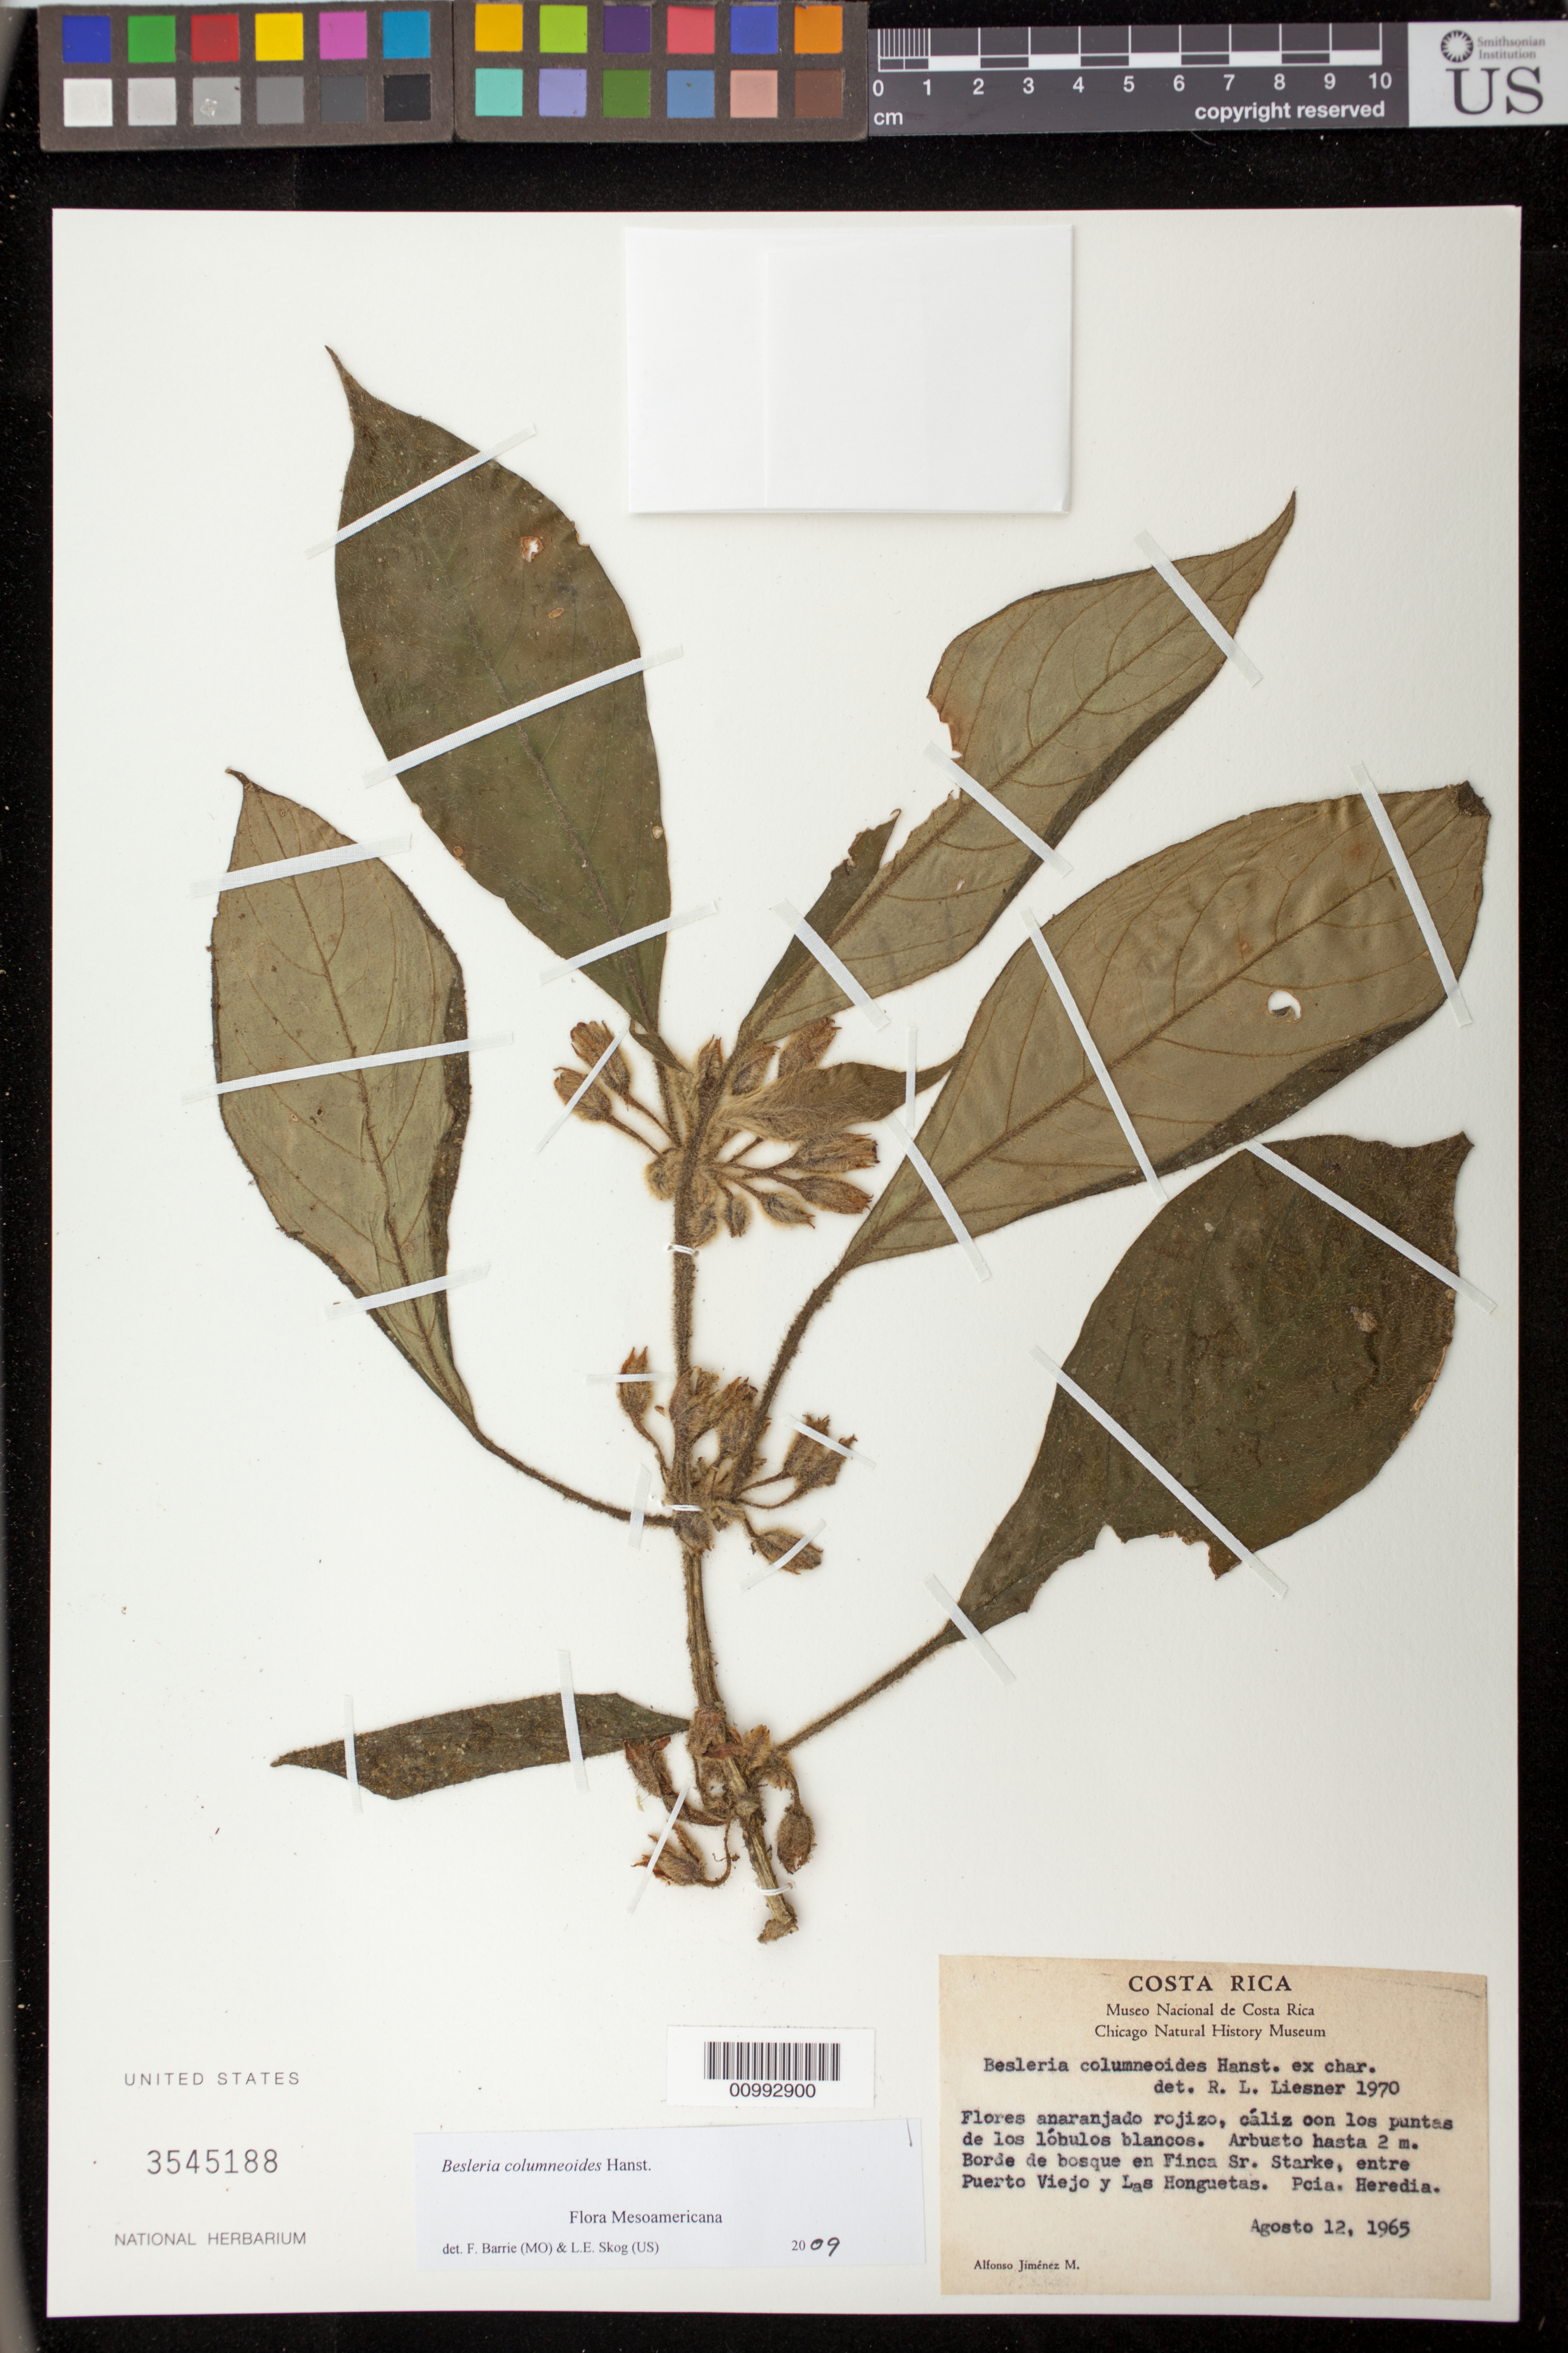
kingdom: Plantae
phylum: Tracheophyta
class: Magnoliopsida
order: Lamiales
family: Gesneriaceae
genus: Besleria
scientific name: Besleria columneoides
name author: Hanst.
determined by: Barrie, F. R.; Skog, Laurence E.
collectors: A. Jiménez M.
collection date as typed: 12 Aug 1965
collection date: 1965-08-12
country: Costa Rica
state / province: Heredia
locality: Borde de bosque en Finca Sr. Starke, entre Puerto Veijo y Las Honguetas, Pcia. Heredia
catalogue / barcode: US 3545188